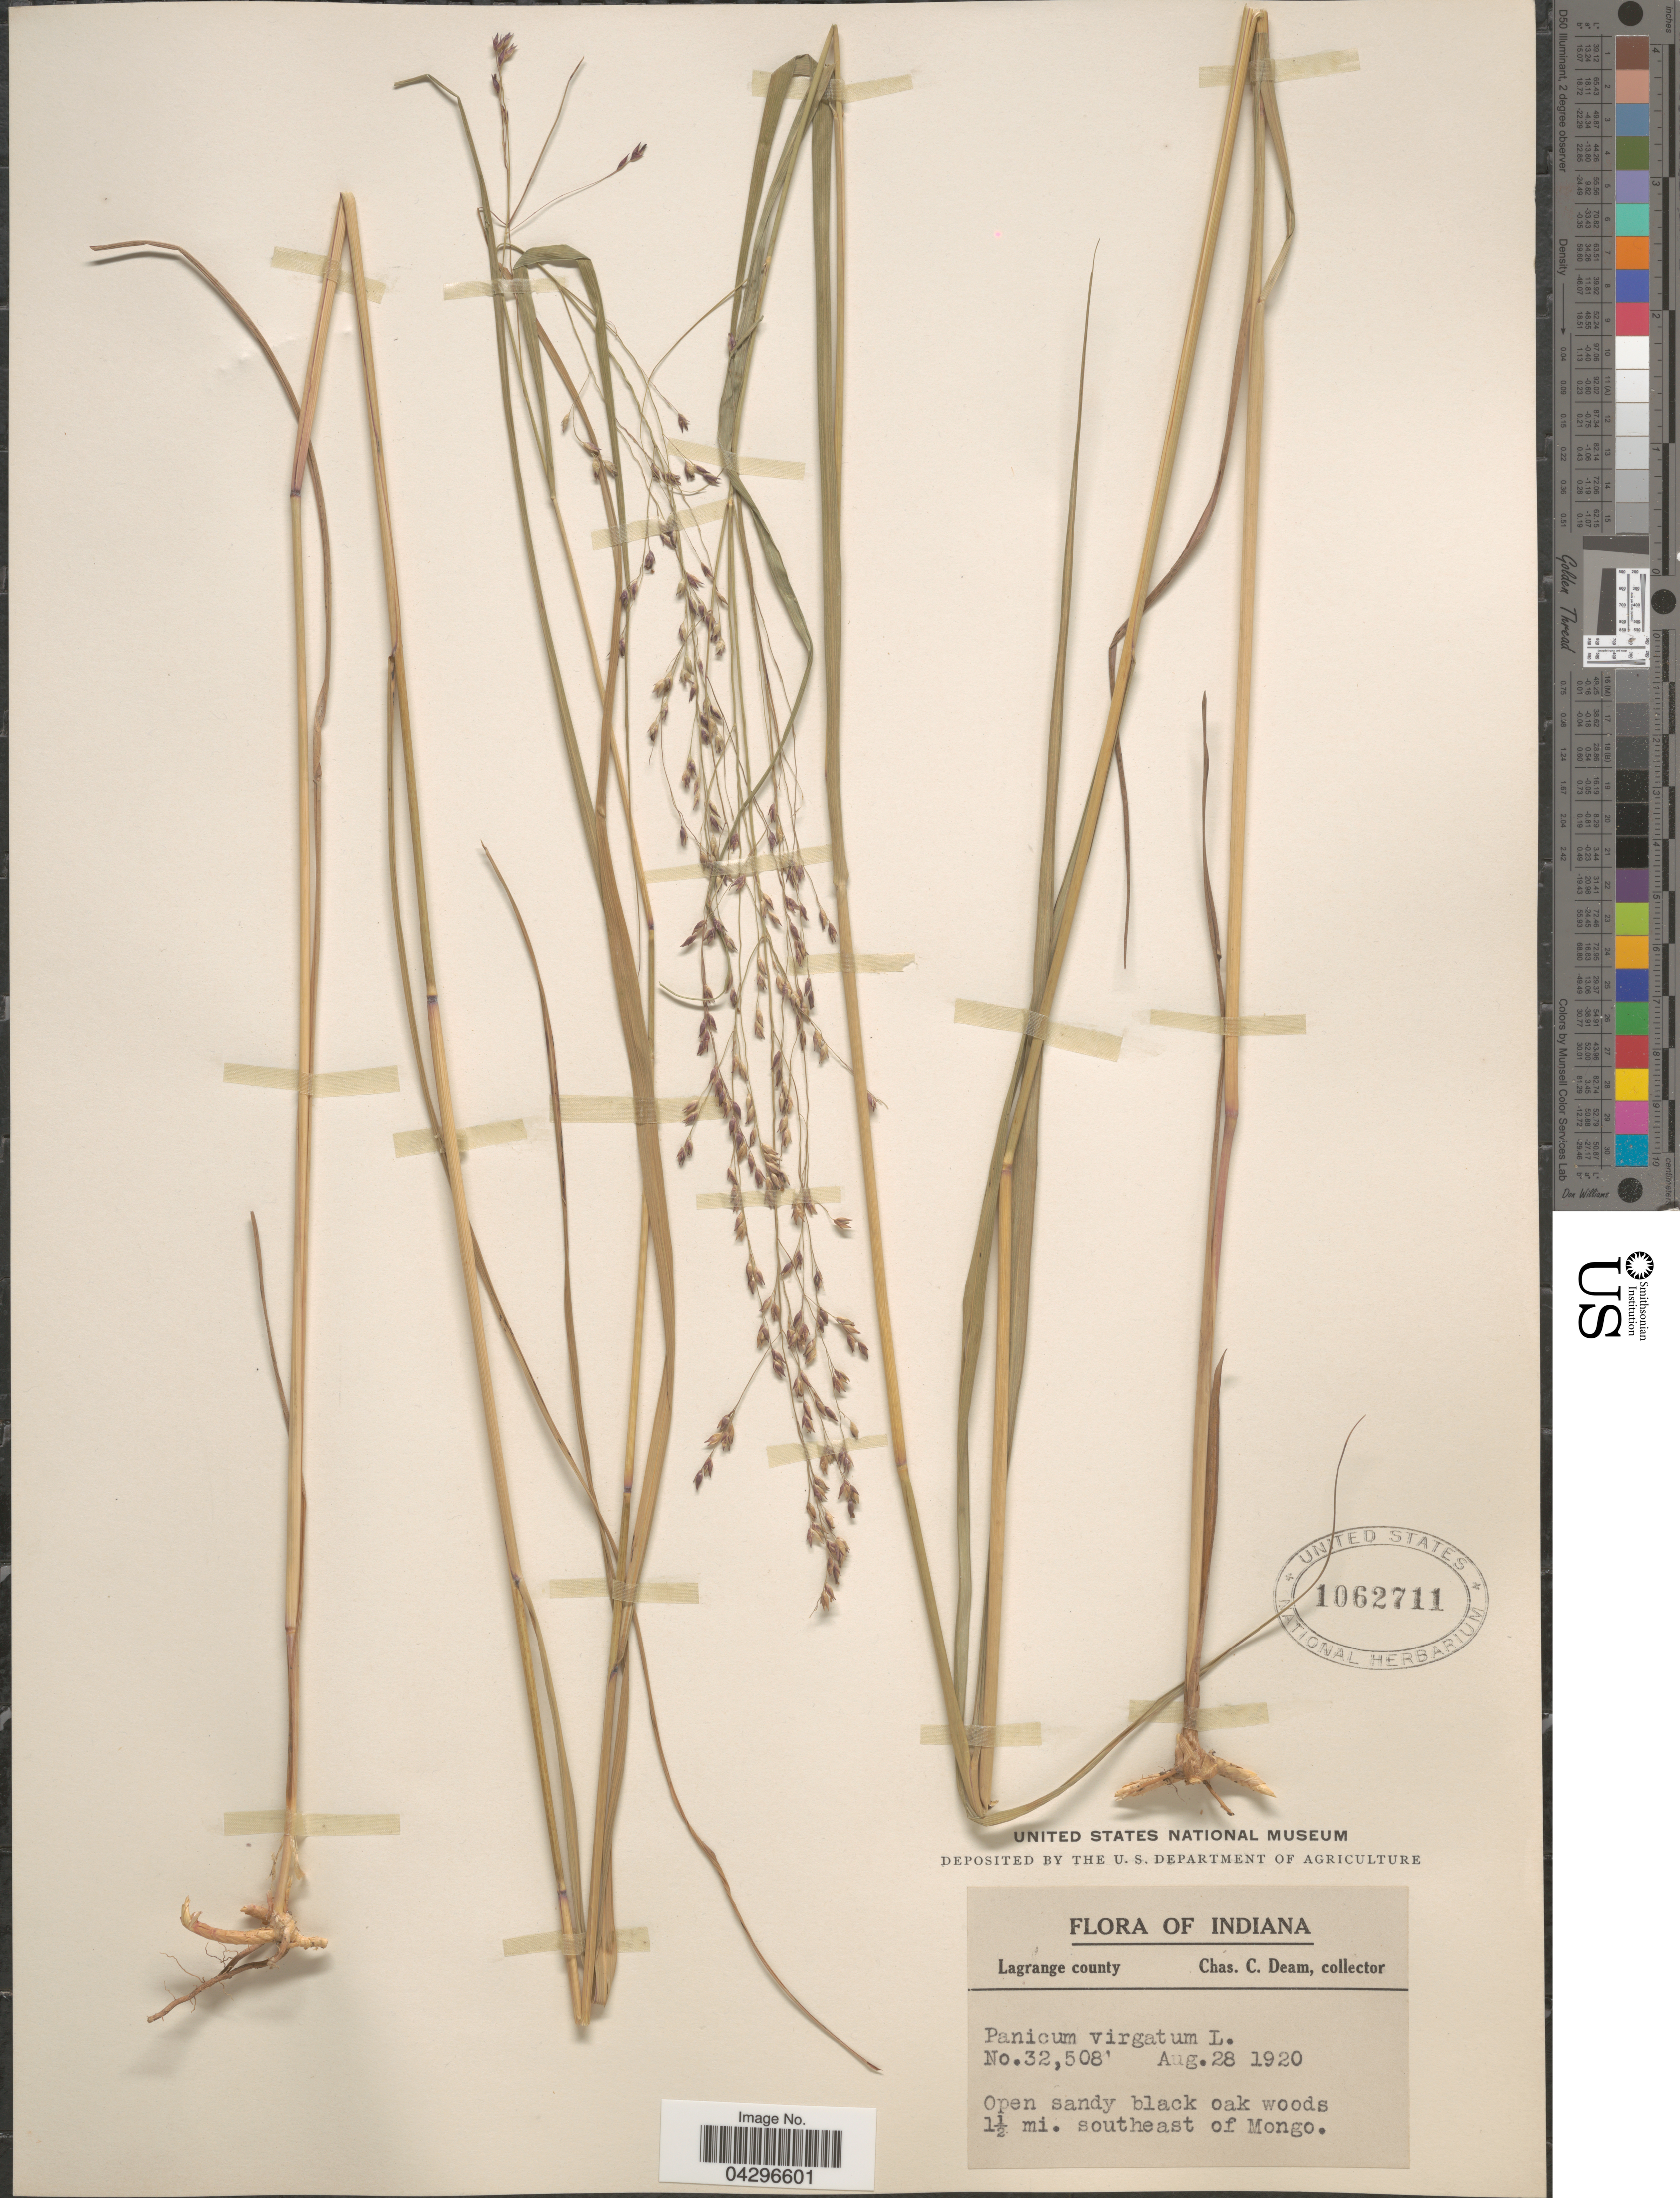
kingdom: Plantae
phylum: Tracheophyta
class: Liliopsida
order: Poales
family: Poaceae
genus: Panicum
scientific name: Panicum virgatum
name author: L.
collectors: C. C. Deam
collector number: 32,508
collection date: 1920-08-28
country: United States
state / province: Indiana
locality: Lagrange county. Open sandy black oak woods 1½ mi. southeast of Mongo.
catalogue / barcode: US 1062711